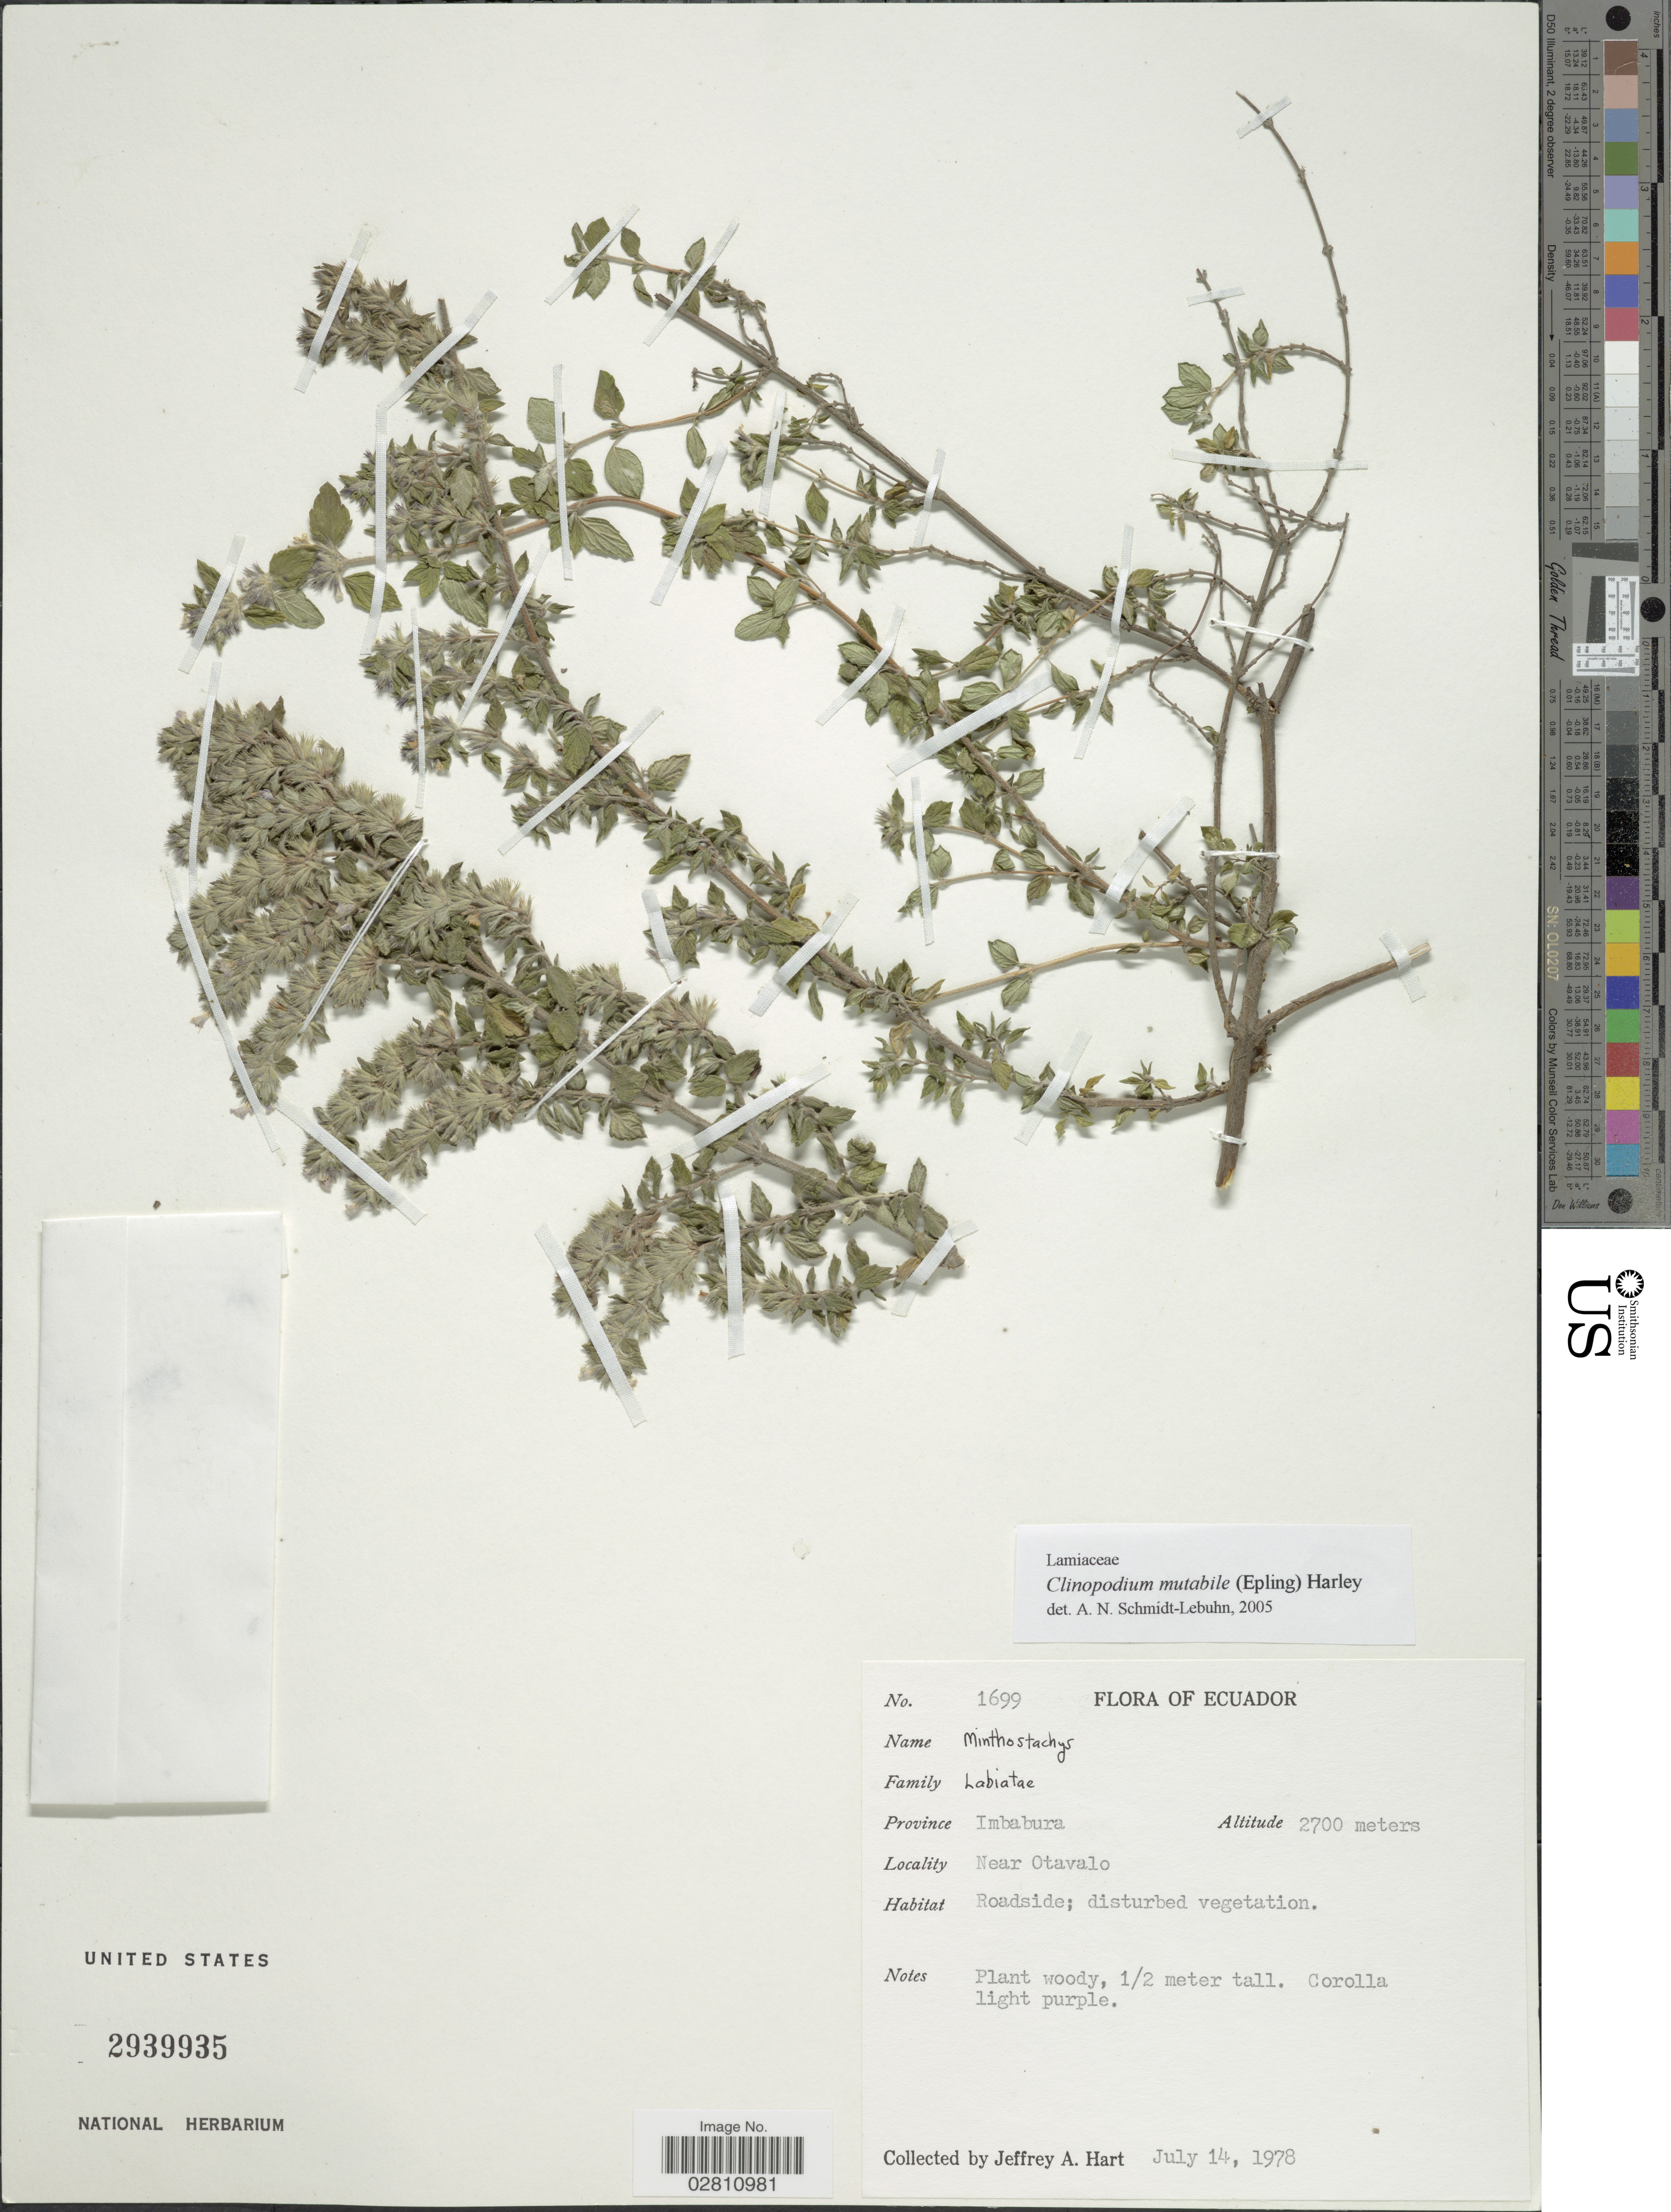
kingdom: Plantae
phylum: Tracheophyta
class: Magnoliopsida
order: Lamiales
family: Lamiaceae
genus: Clinopodium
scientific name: Clinopodium mutabile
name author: (Epling) Harley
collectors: J. A. Hart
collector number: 1699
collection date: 1978-07-14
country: Ecuador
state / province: Imbabura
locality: Province: Imbabura, Near Otavalo.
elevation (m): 2700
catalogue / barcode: US 2939935